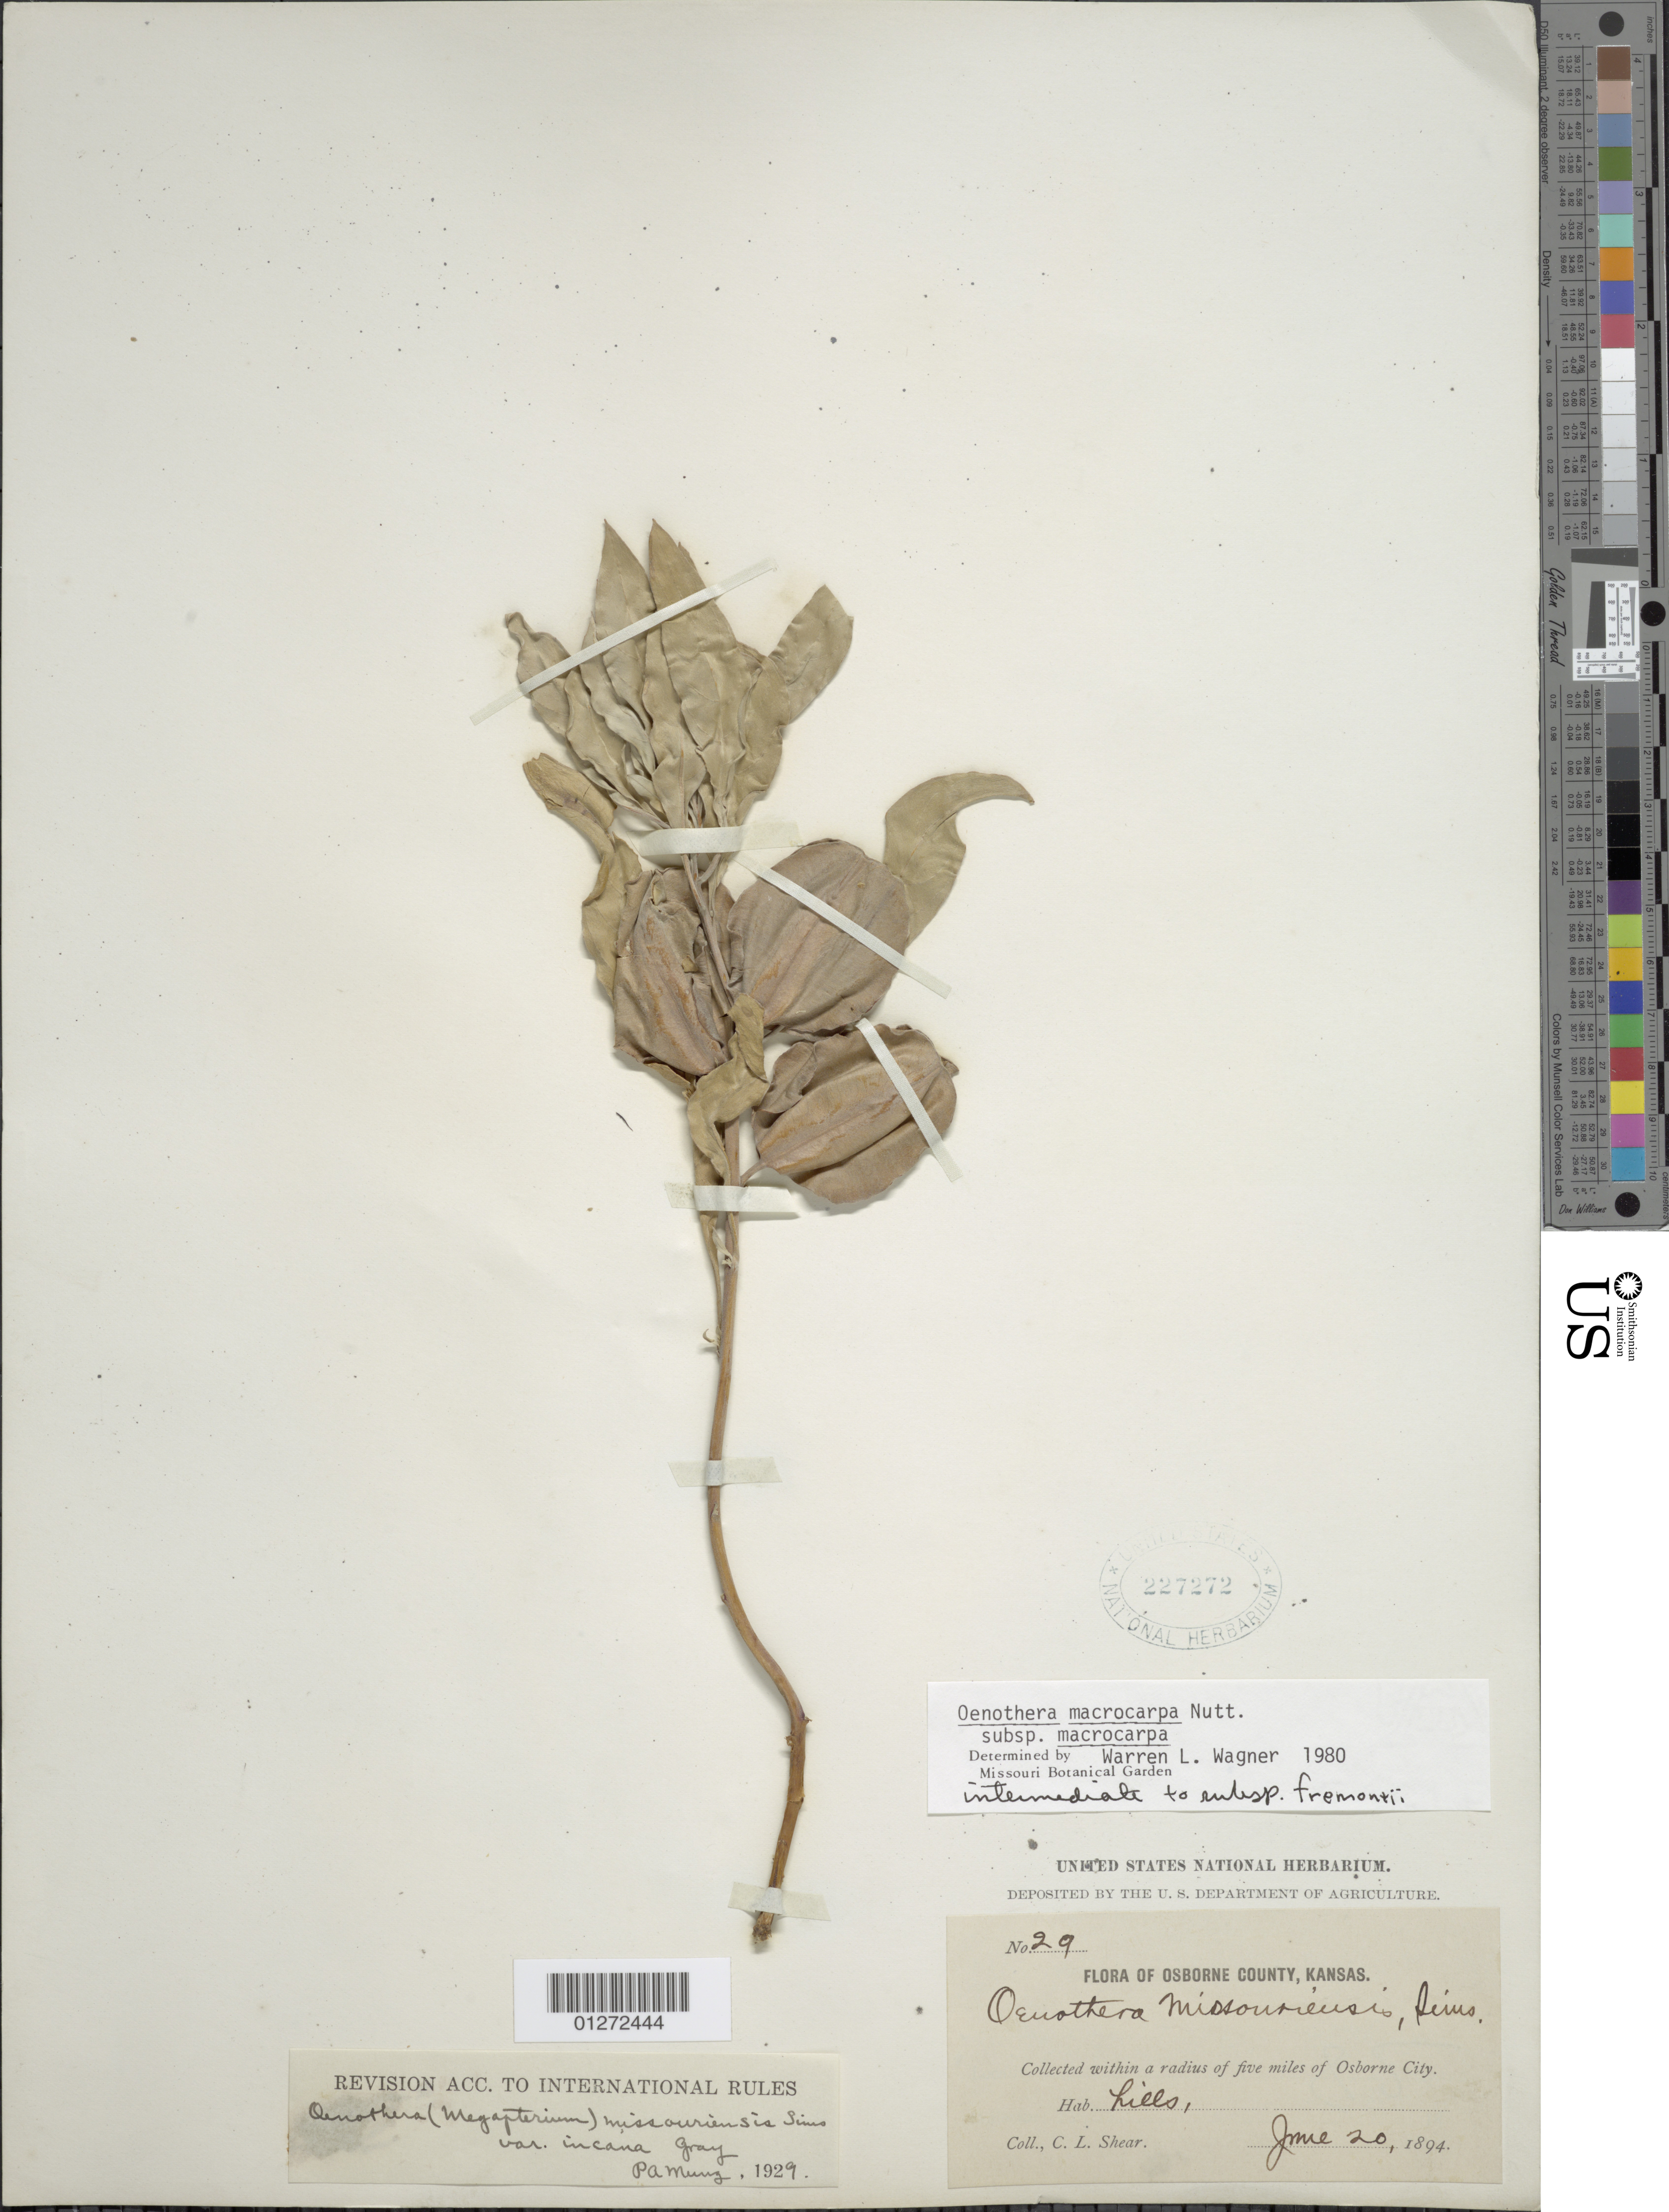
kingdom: Plantae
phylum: Tracheophyta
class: Magnoliopsida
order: Myrtales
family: Onagraceae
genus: Oenothera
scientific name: Oenothera macrocarpa subsp. macrocarpa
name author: Nutt.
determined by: Wagner, W. L., (BOT), Smithsonian Institution - National Museum of Natural History (UNITED STATES)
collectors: C. L. Shear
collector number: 29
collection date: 1894-06-20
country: United States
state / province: Kansas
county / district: Osborne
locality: Collected within a radius of five miles of Osborne City.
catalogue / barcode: US 227272